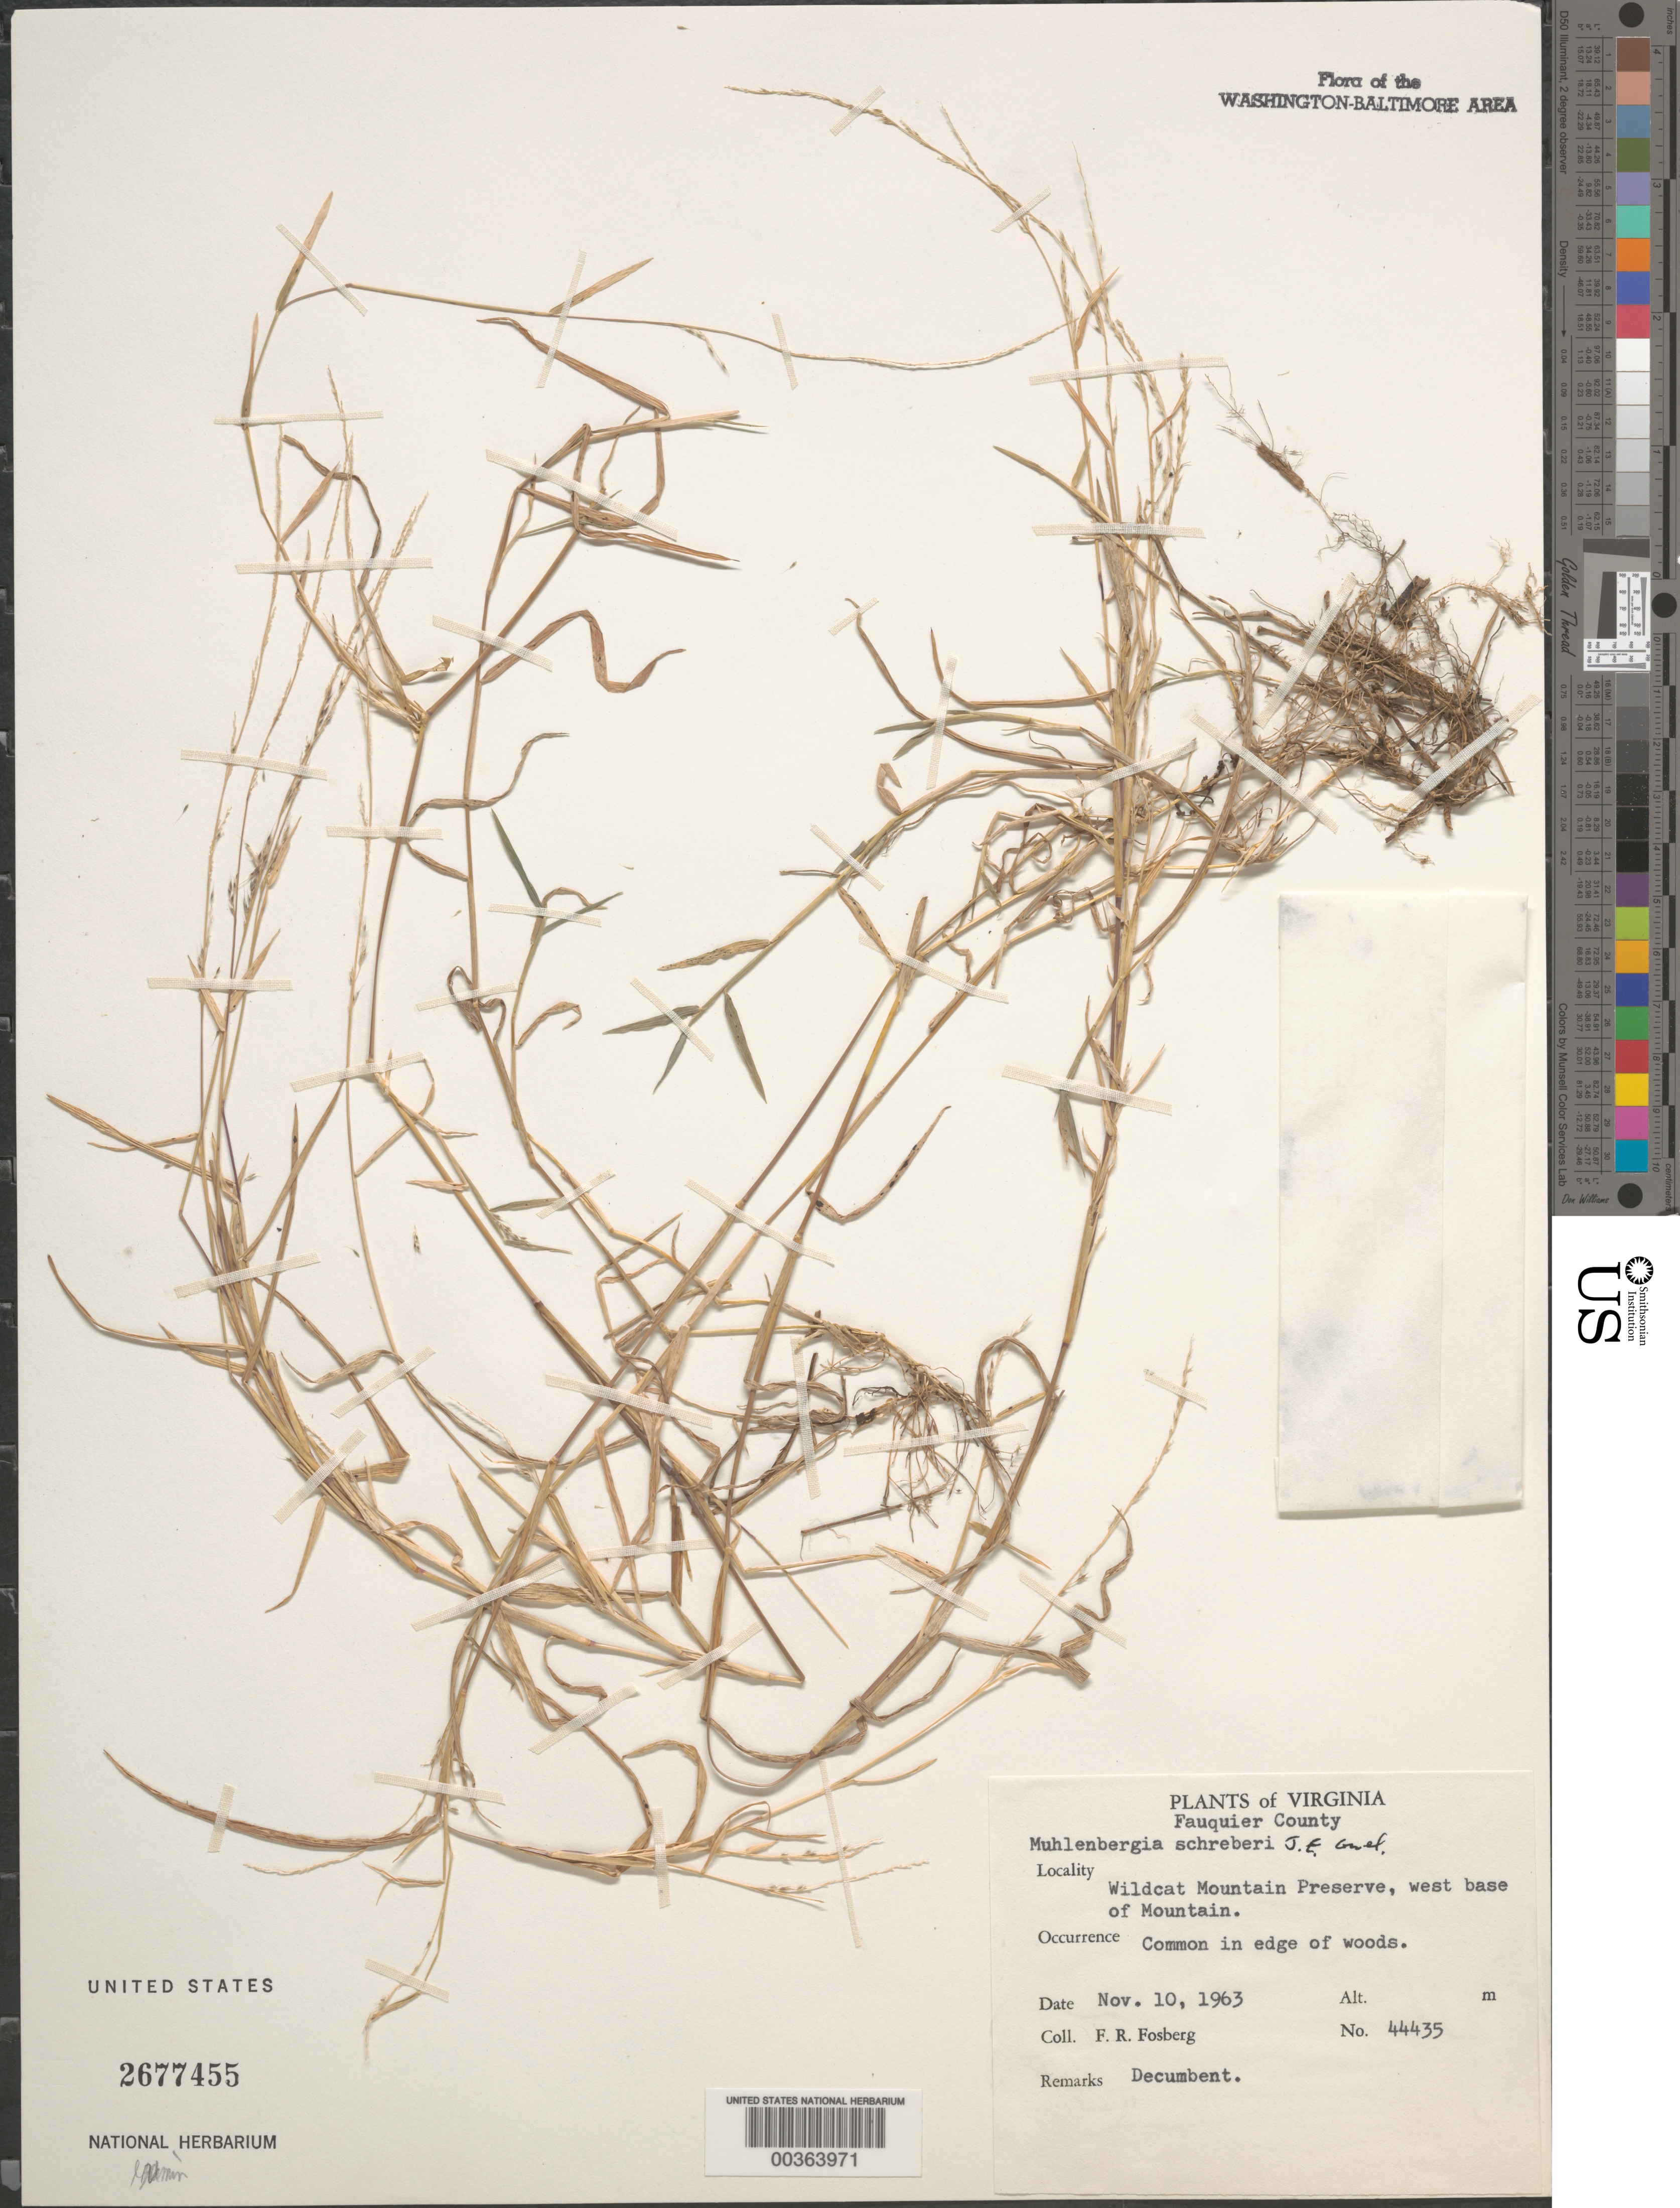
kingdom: Plantae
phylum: Tracheophyta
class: Liliopsida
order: Poales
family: Poaceae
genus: Muhlenbergia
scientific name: Muhlenbergia schreberi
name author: J.F. Gmel.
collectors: F. R. Fosberg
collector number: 44435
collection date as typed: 10 Nov 1963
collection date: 1963-11-10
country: United States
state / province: Virginia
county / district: Fauquier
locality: Wildcat Mountain Preserve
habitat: In edge of woods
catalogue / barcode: US 2677455